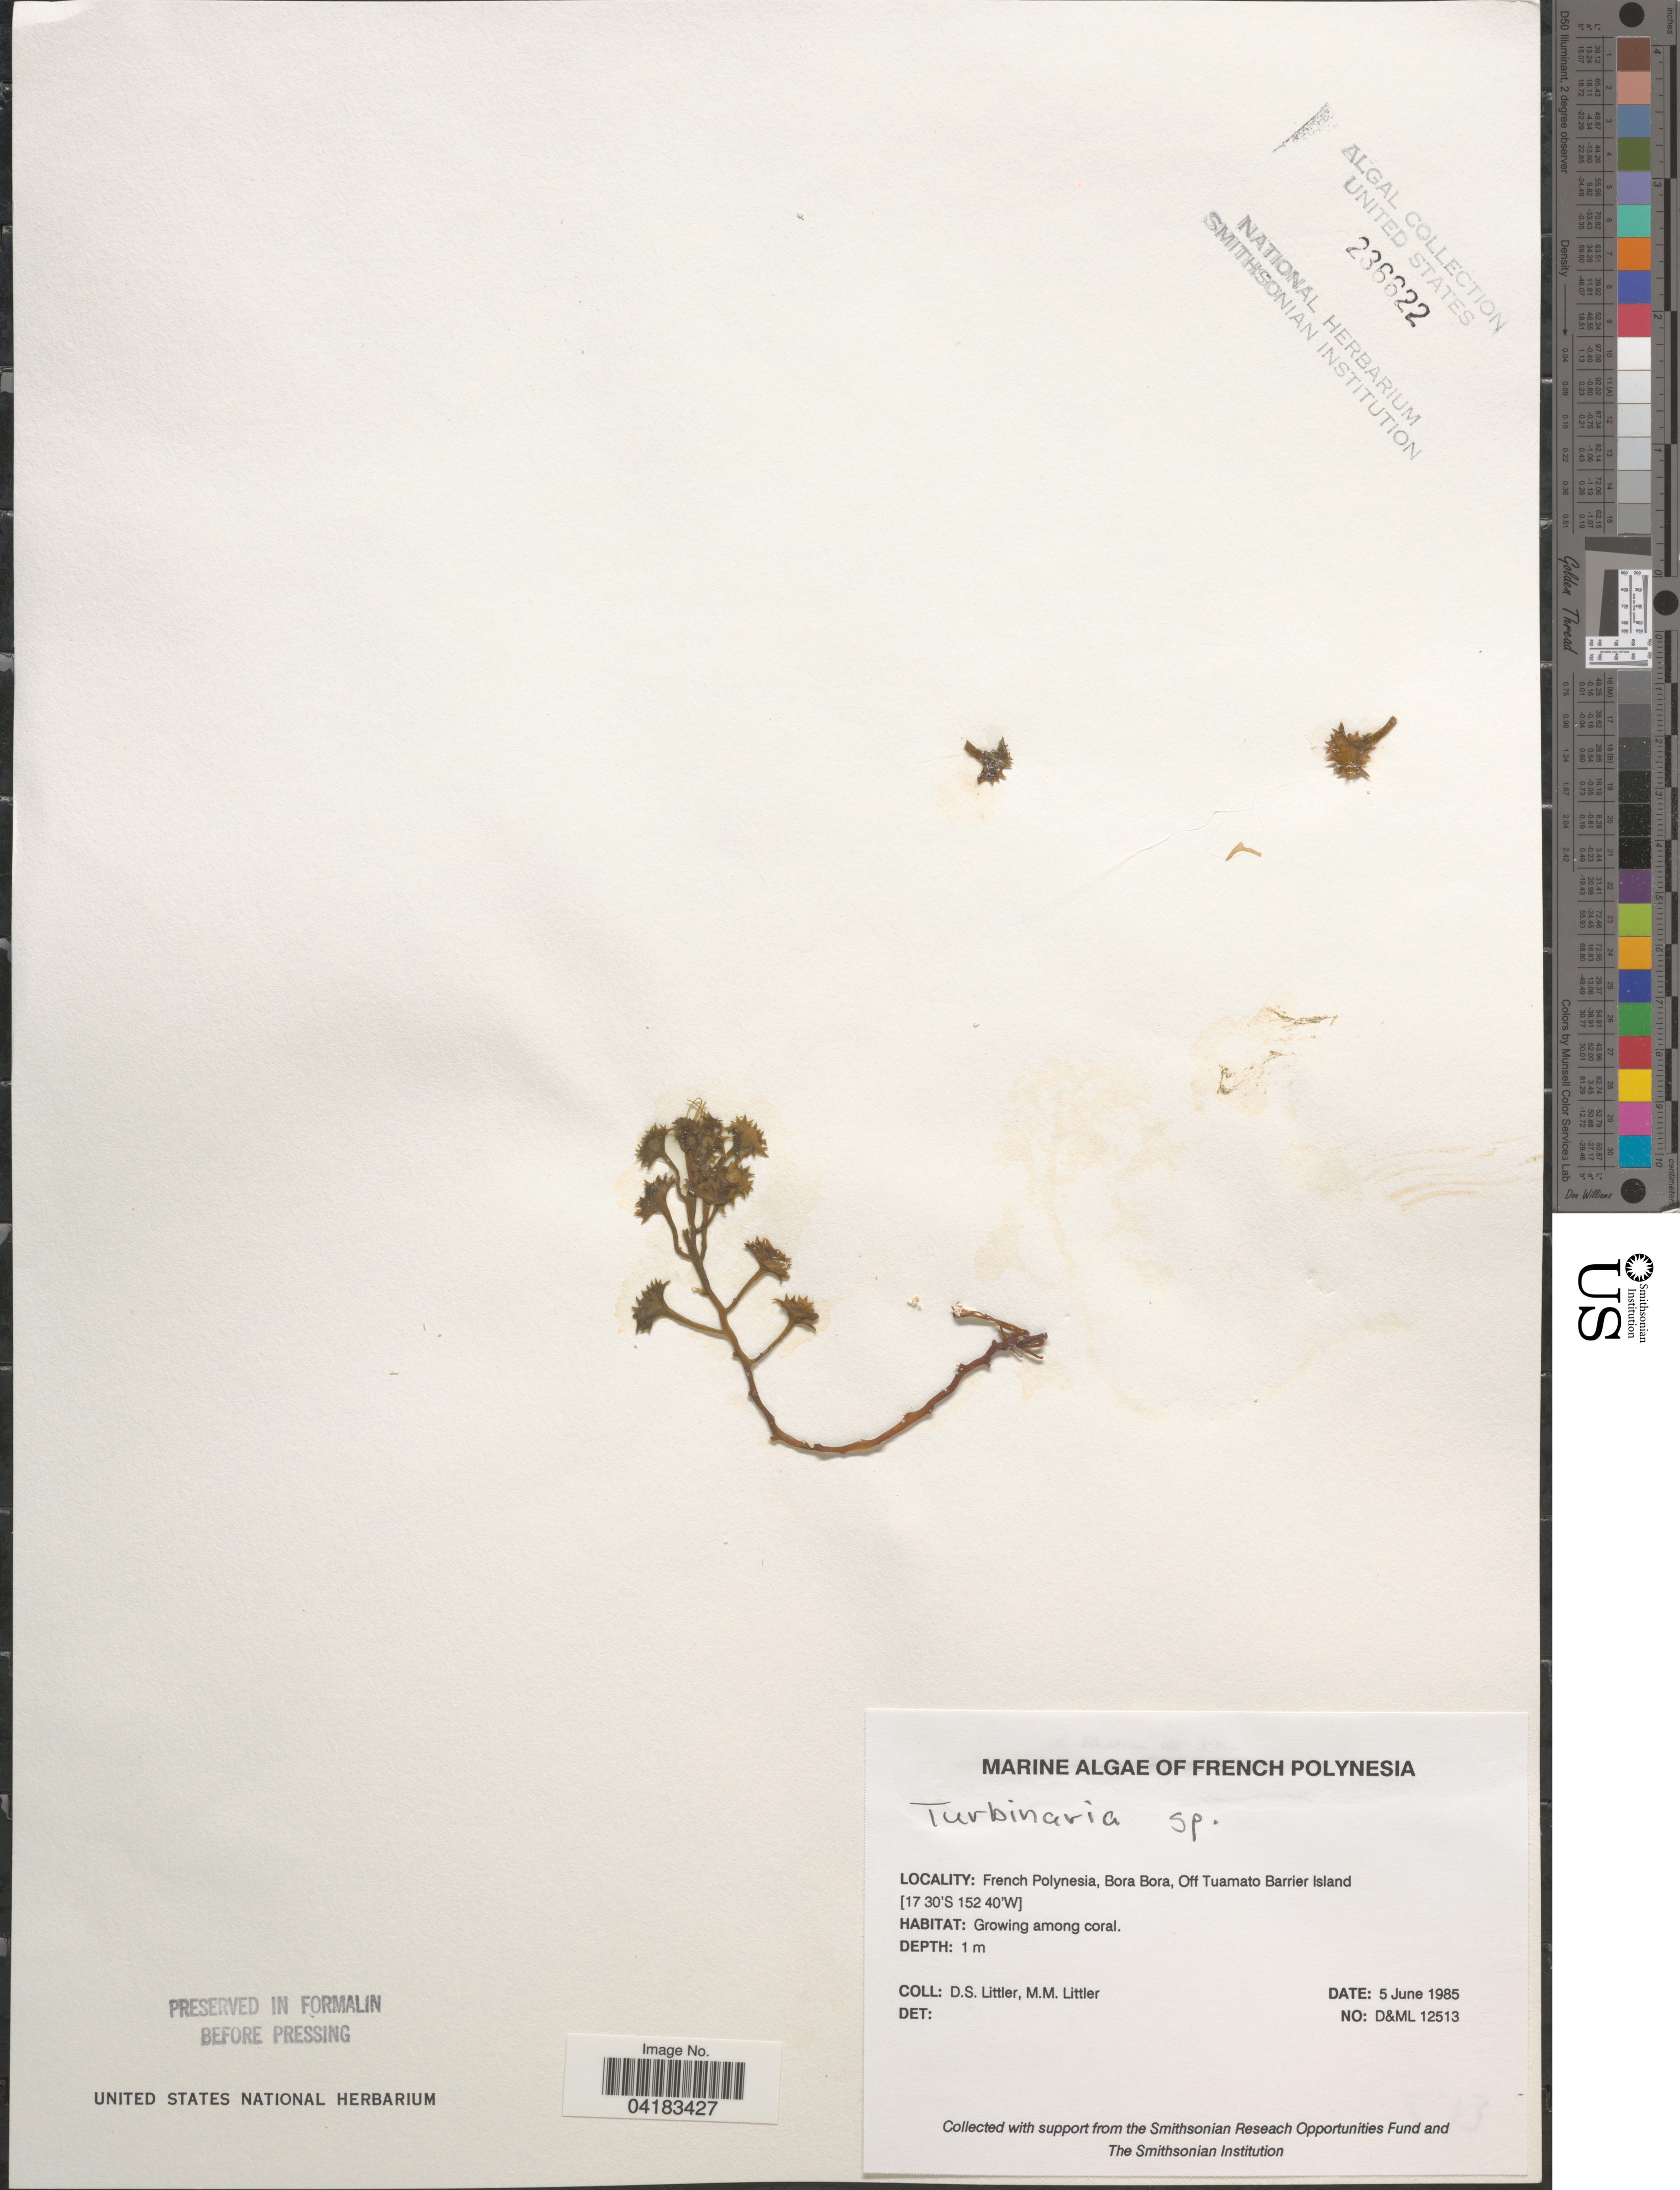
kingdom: Chromista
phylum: Ochrophyta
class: Phaeophyceae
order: Fucales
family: Sargassaceae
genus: Turbinaria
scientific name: Turbinaria sp.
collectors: D. S. Littler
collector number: D&ML12513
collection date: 1985-06-05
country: French Polynesia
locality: Bora Bora, Off Tuamato Barrier Island.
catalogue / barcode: US 236622